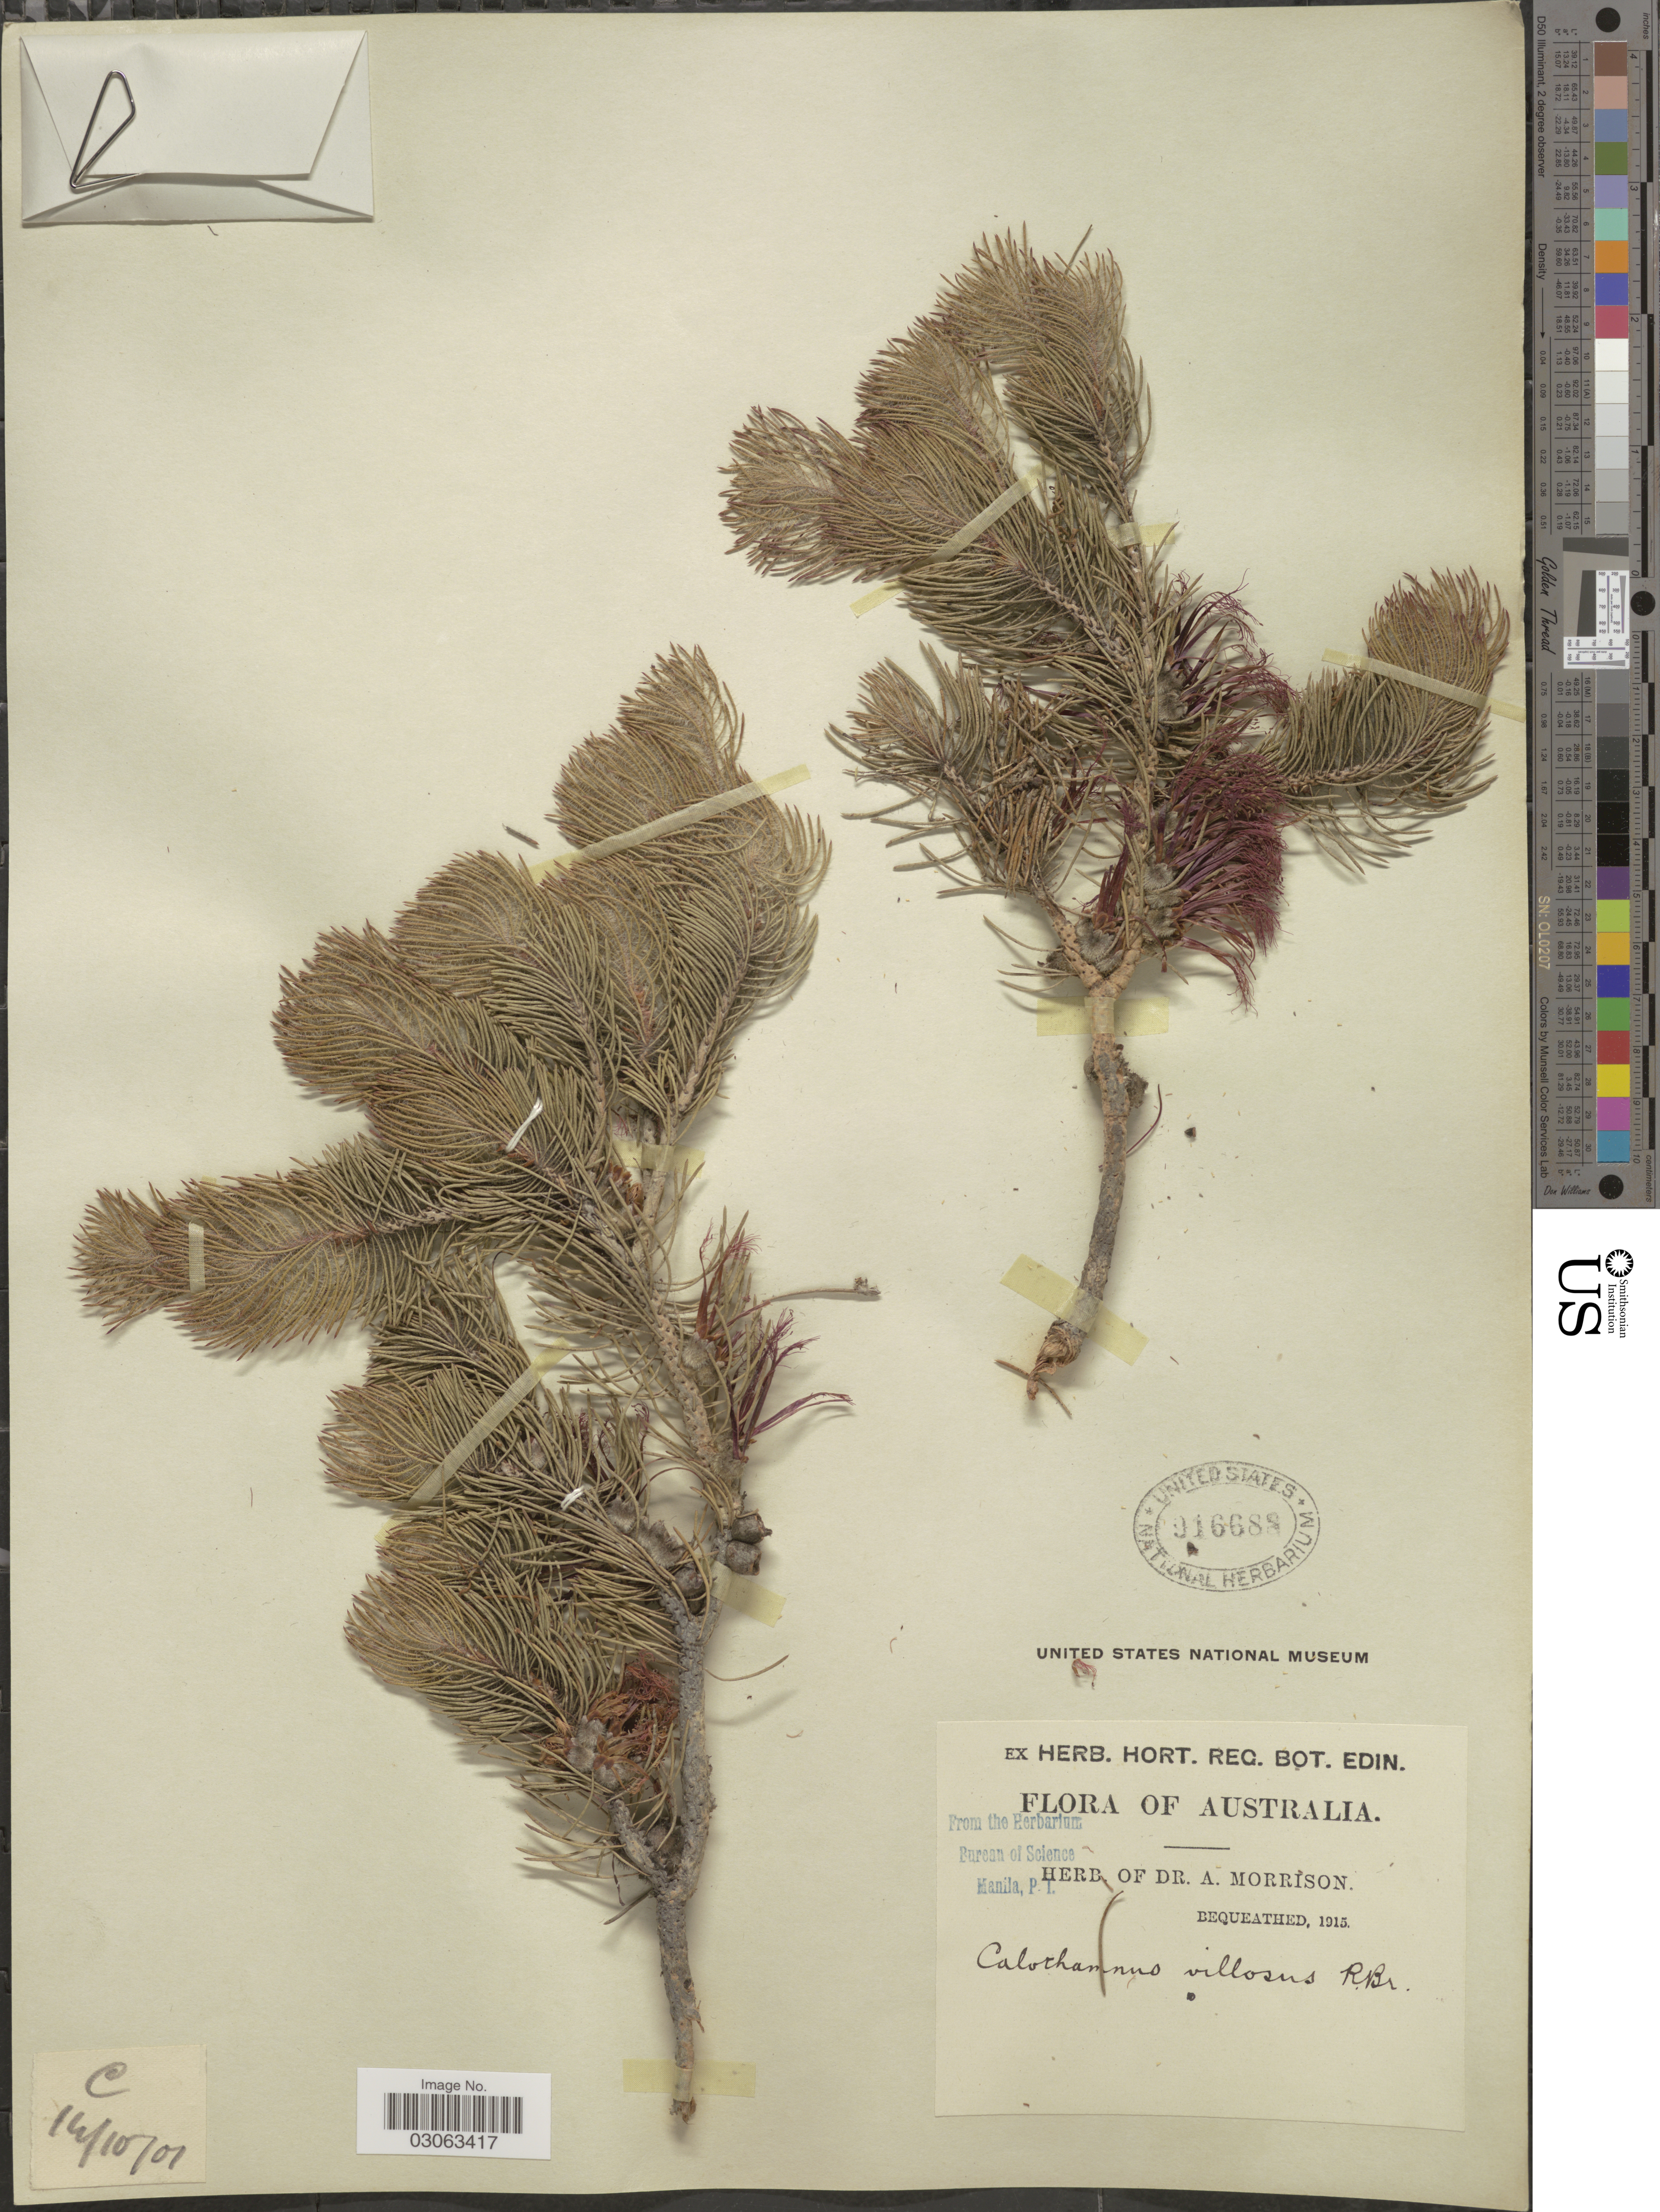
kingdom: Plantae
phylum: Tracheophyta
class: Magnoliopsida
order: Myrtales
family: Myrtaceae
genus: Calothamnus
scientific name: Calothamnus villosus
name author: R. Br.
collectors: ex herb. Dr. A. Morrison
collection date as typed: Transcribed d/m/y: 14/10/1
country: Australia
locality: C.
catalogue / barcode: US 916688